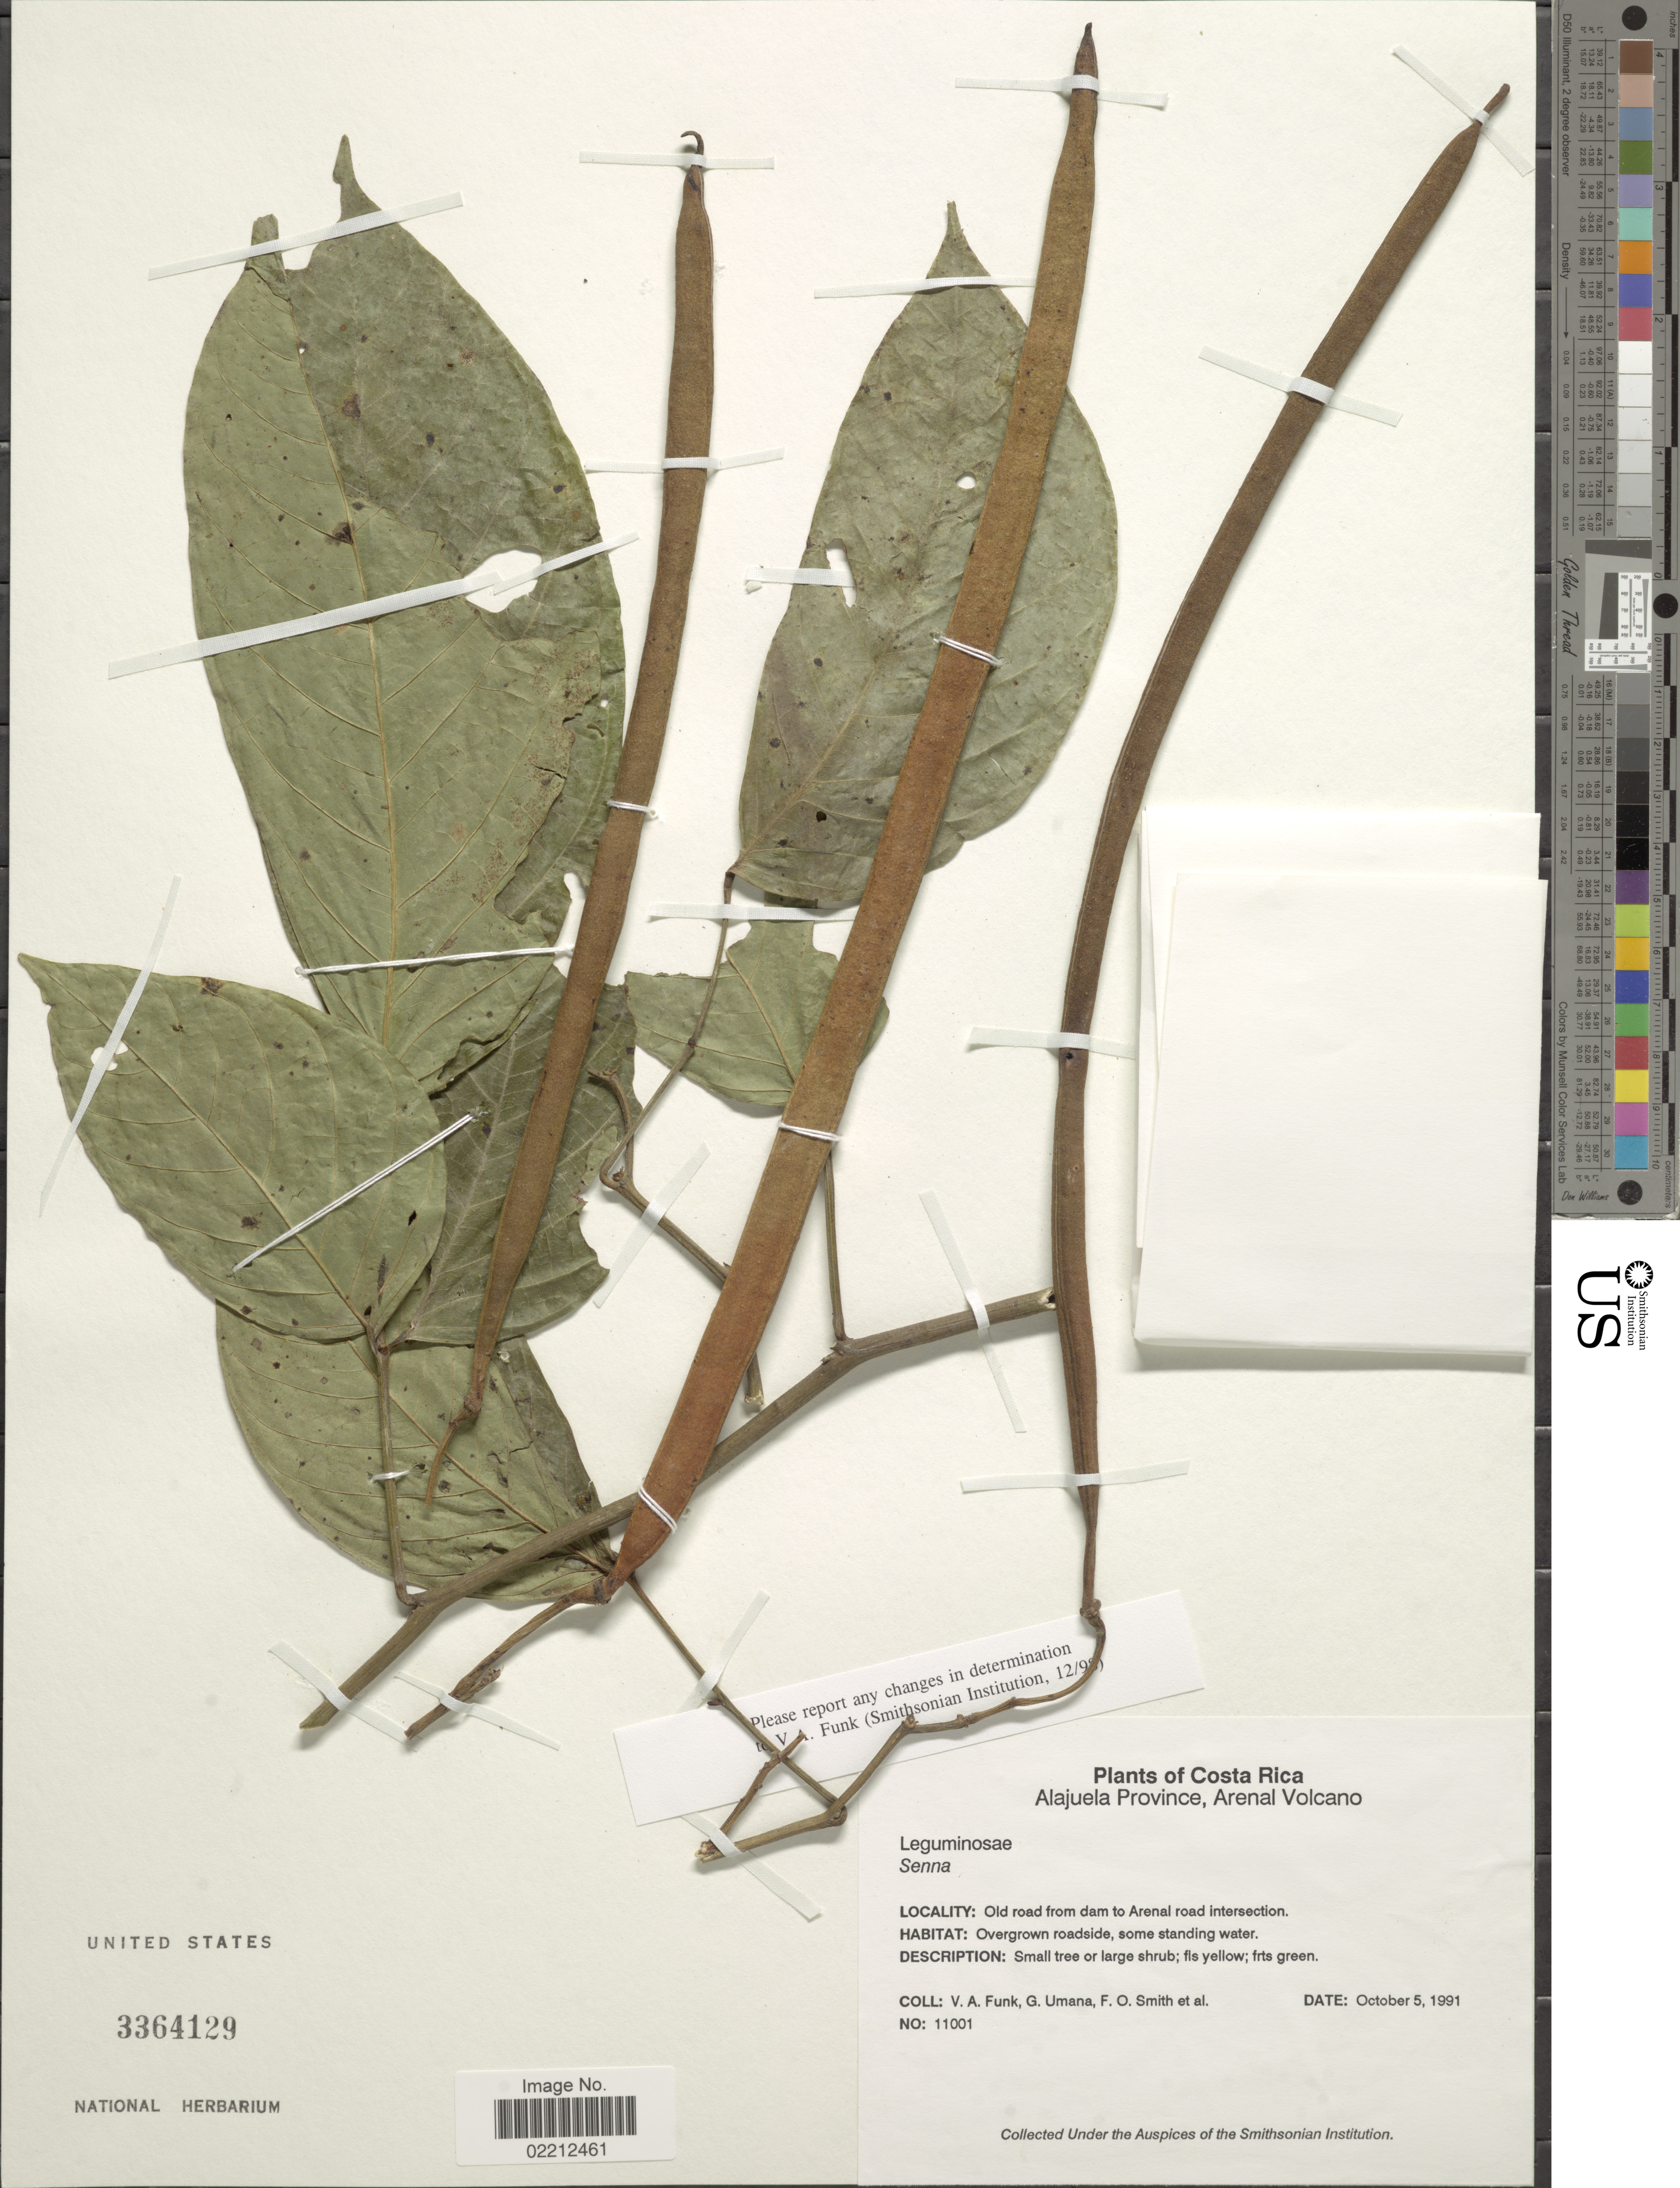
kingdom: Plantae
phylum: Tracheophyta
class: Magnoliopsida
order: Fabales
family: Fabaceae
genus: Senna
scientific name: Senna sp.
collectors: V. Funk, G. Umana, F. Smith & et al.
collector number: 11001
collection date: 1991-10-05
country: Costa Rica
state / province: Alajuela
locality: Alajuela Province, Arenal Volcano: Old road from dam to arenal road intersection.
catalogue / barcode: US 3364129